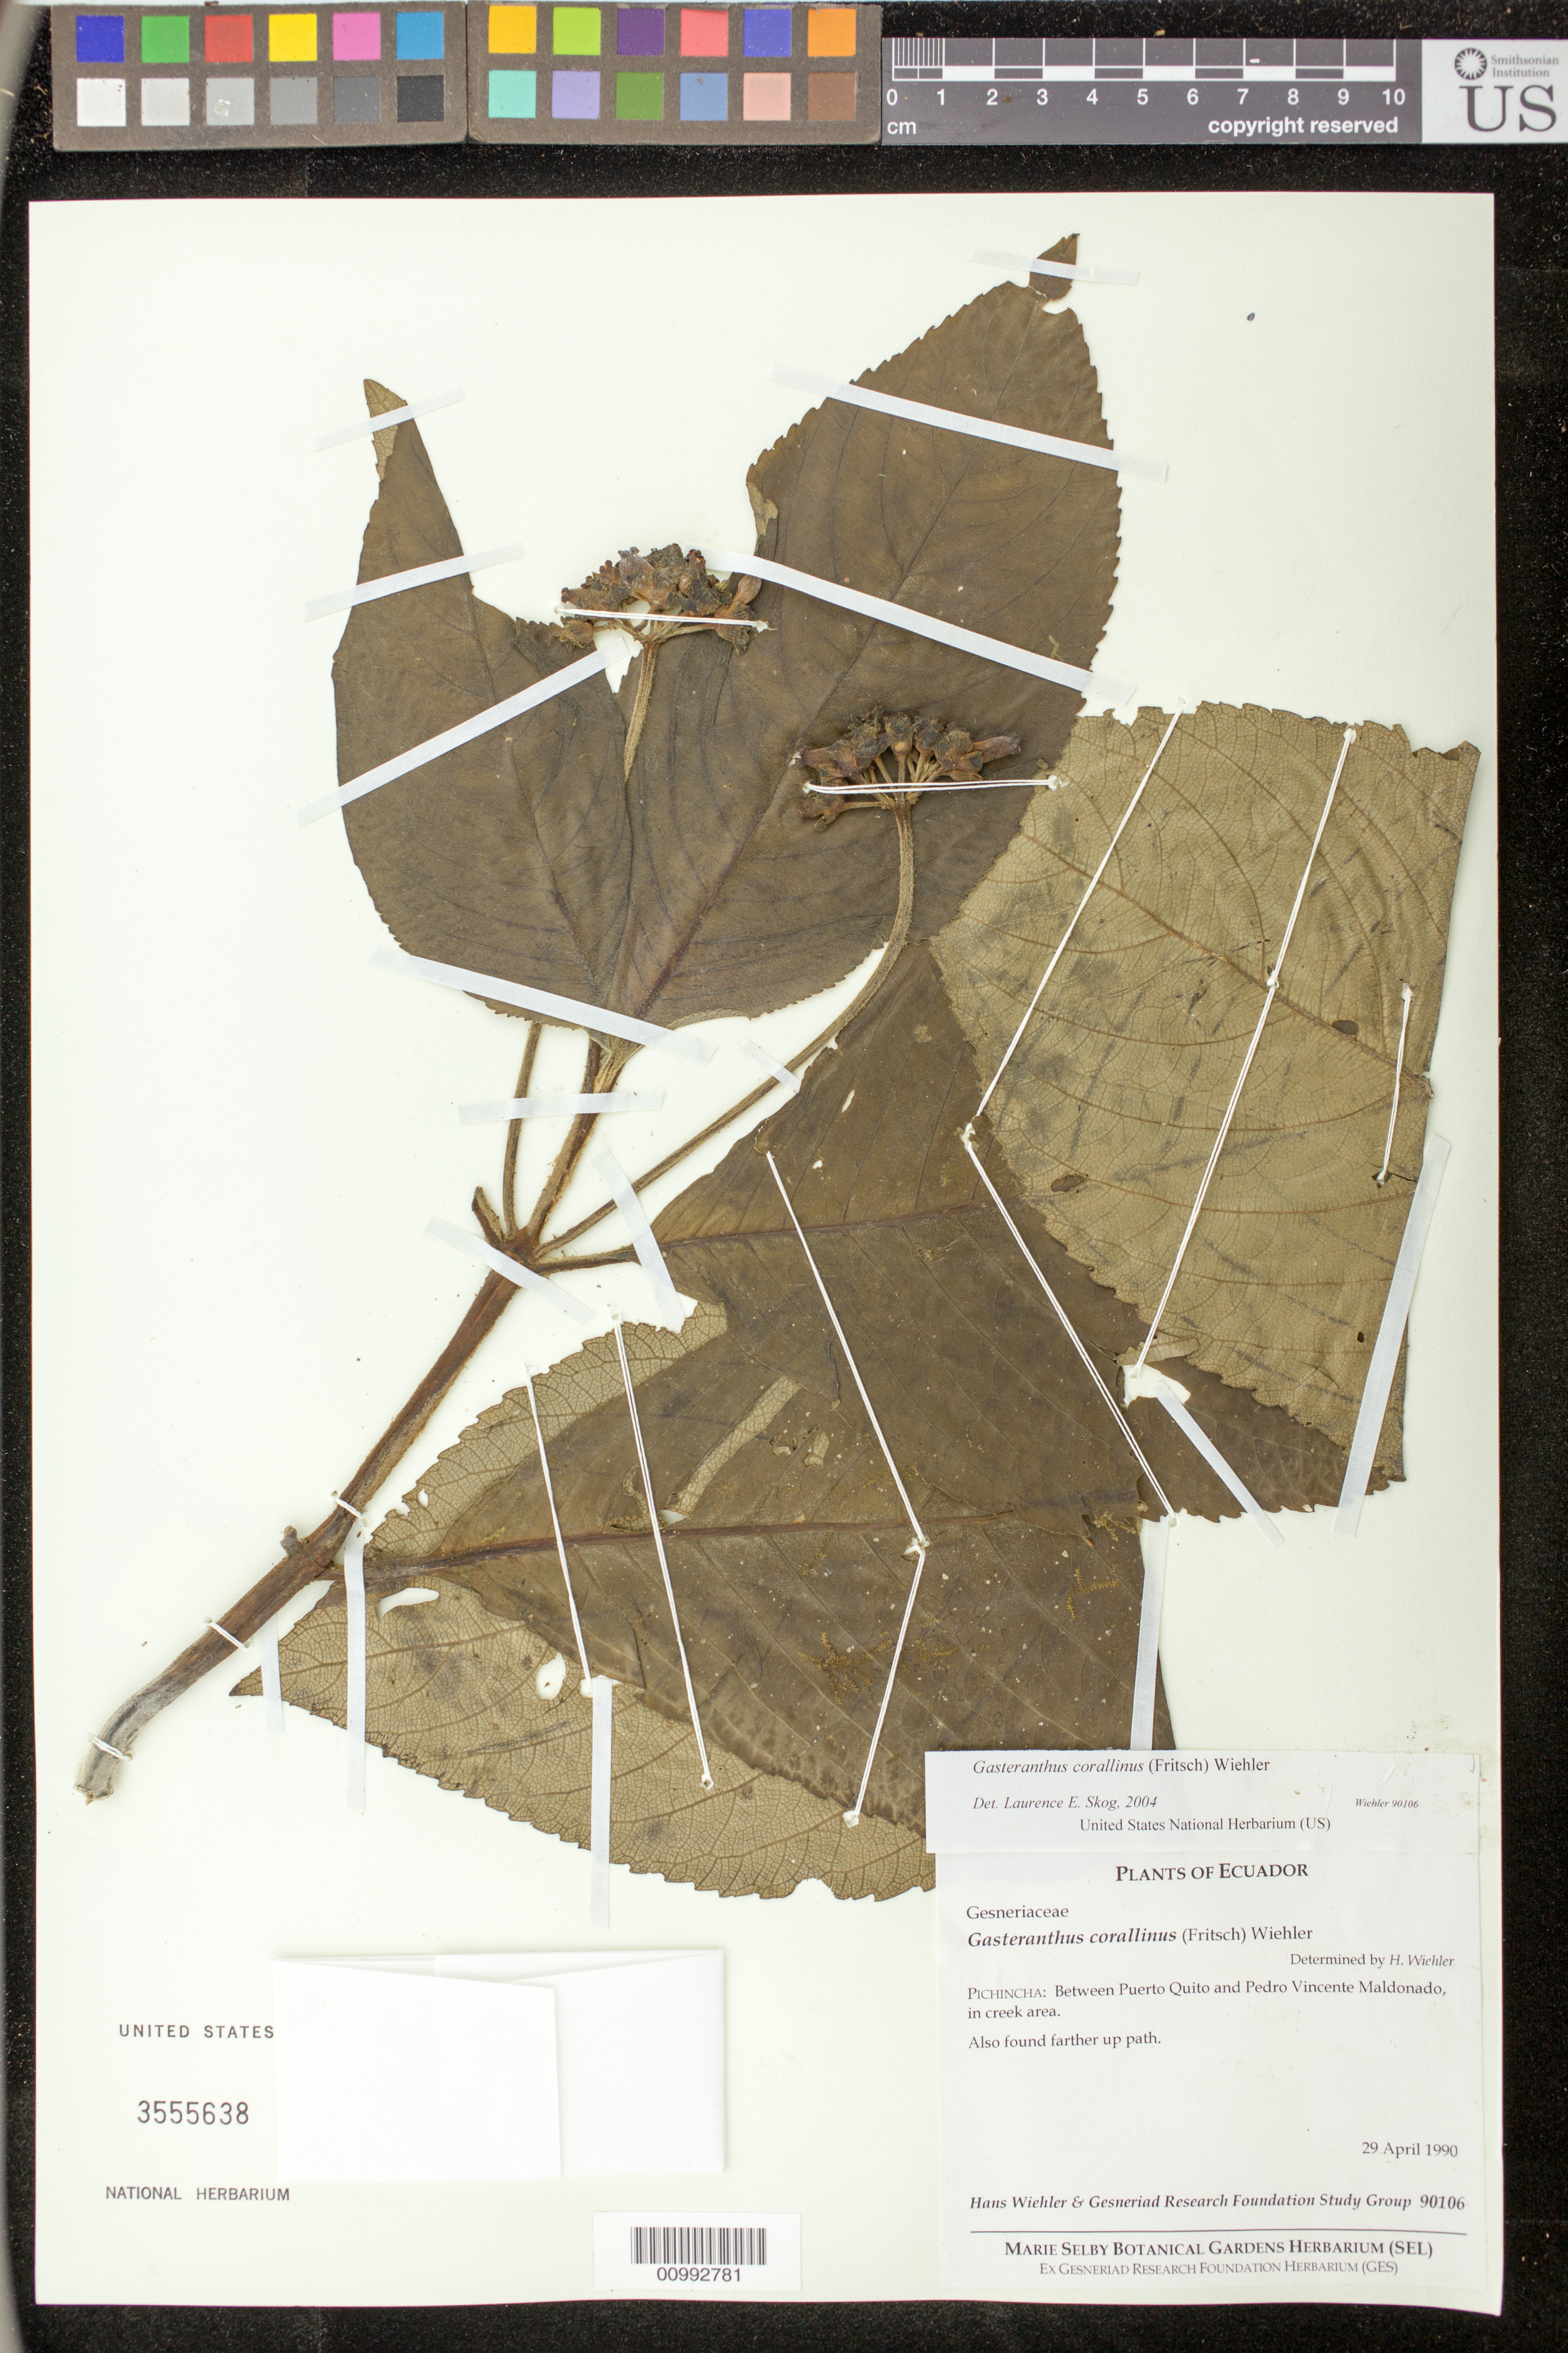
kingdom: Plantae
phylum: Tracheophyta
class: Magnoliopsida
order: Lamiales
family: Gesneriaceae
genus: Gasteranthus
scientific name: Gasteranthus corallinus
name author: (Fritsch) Wiehler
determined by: Skog, Laurence E.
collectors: H. J. Wiehler & GRF Study Group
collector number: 90106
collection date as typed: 29 Apr 1990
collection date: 1990-04-29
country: Ecuador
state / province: Pichincha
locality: Pichincha: between Puerto Quito and Pedro Vincente Maldonado, in creek area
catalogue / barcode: US 3555638